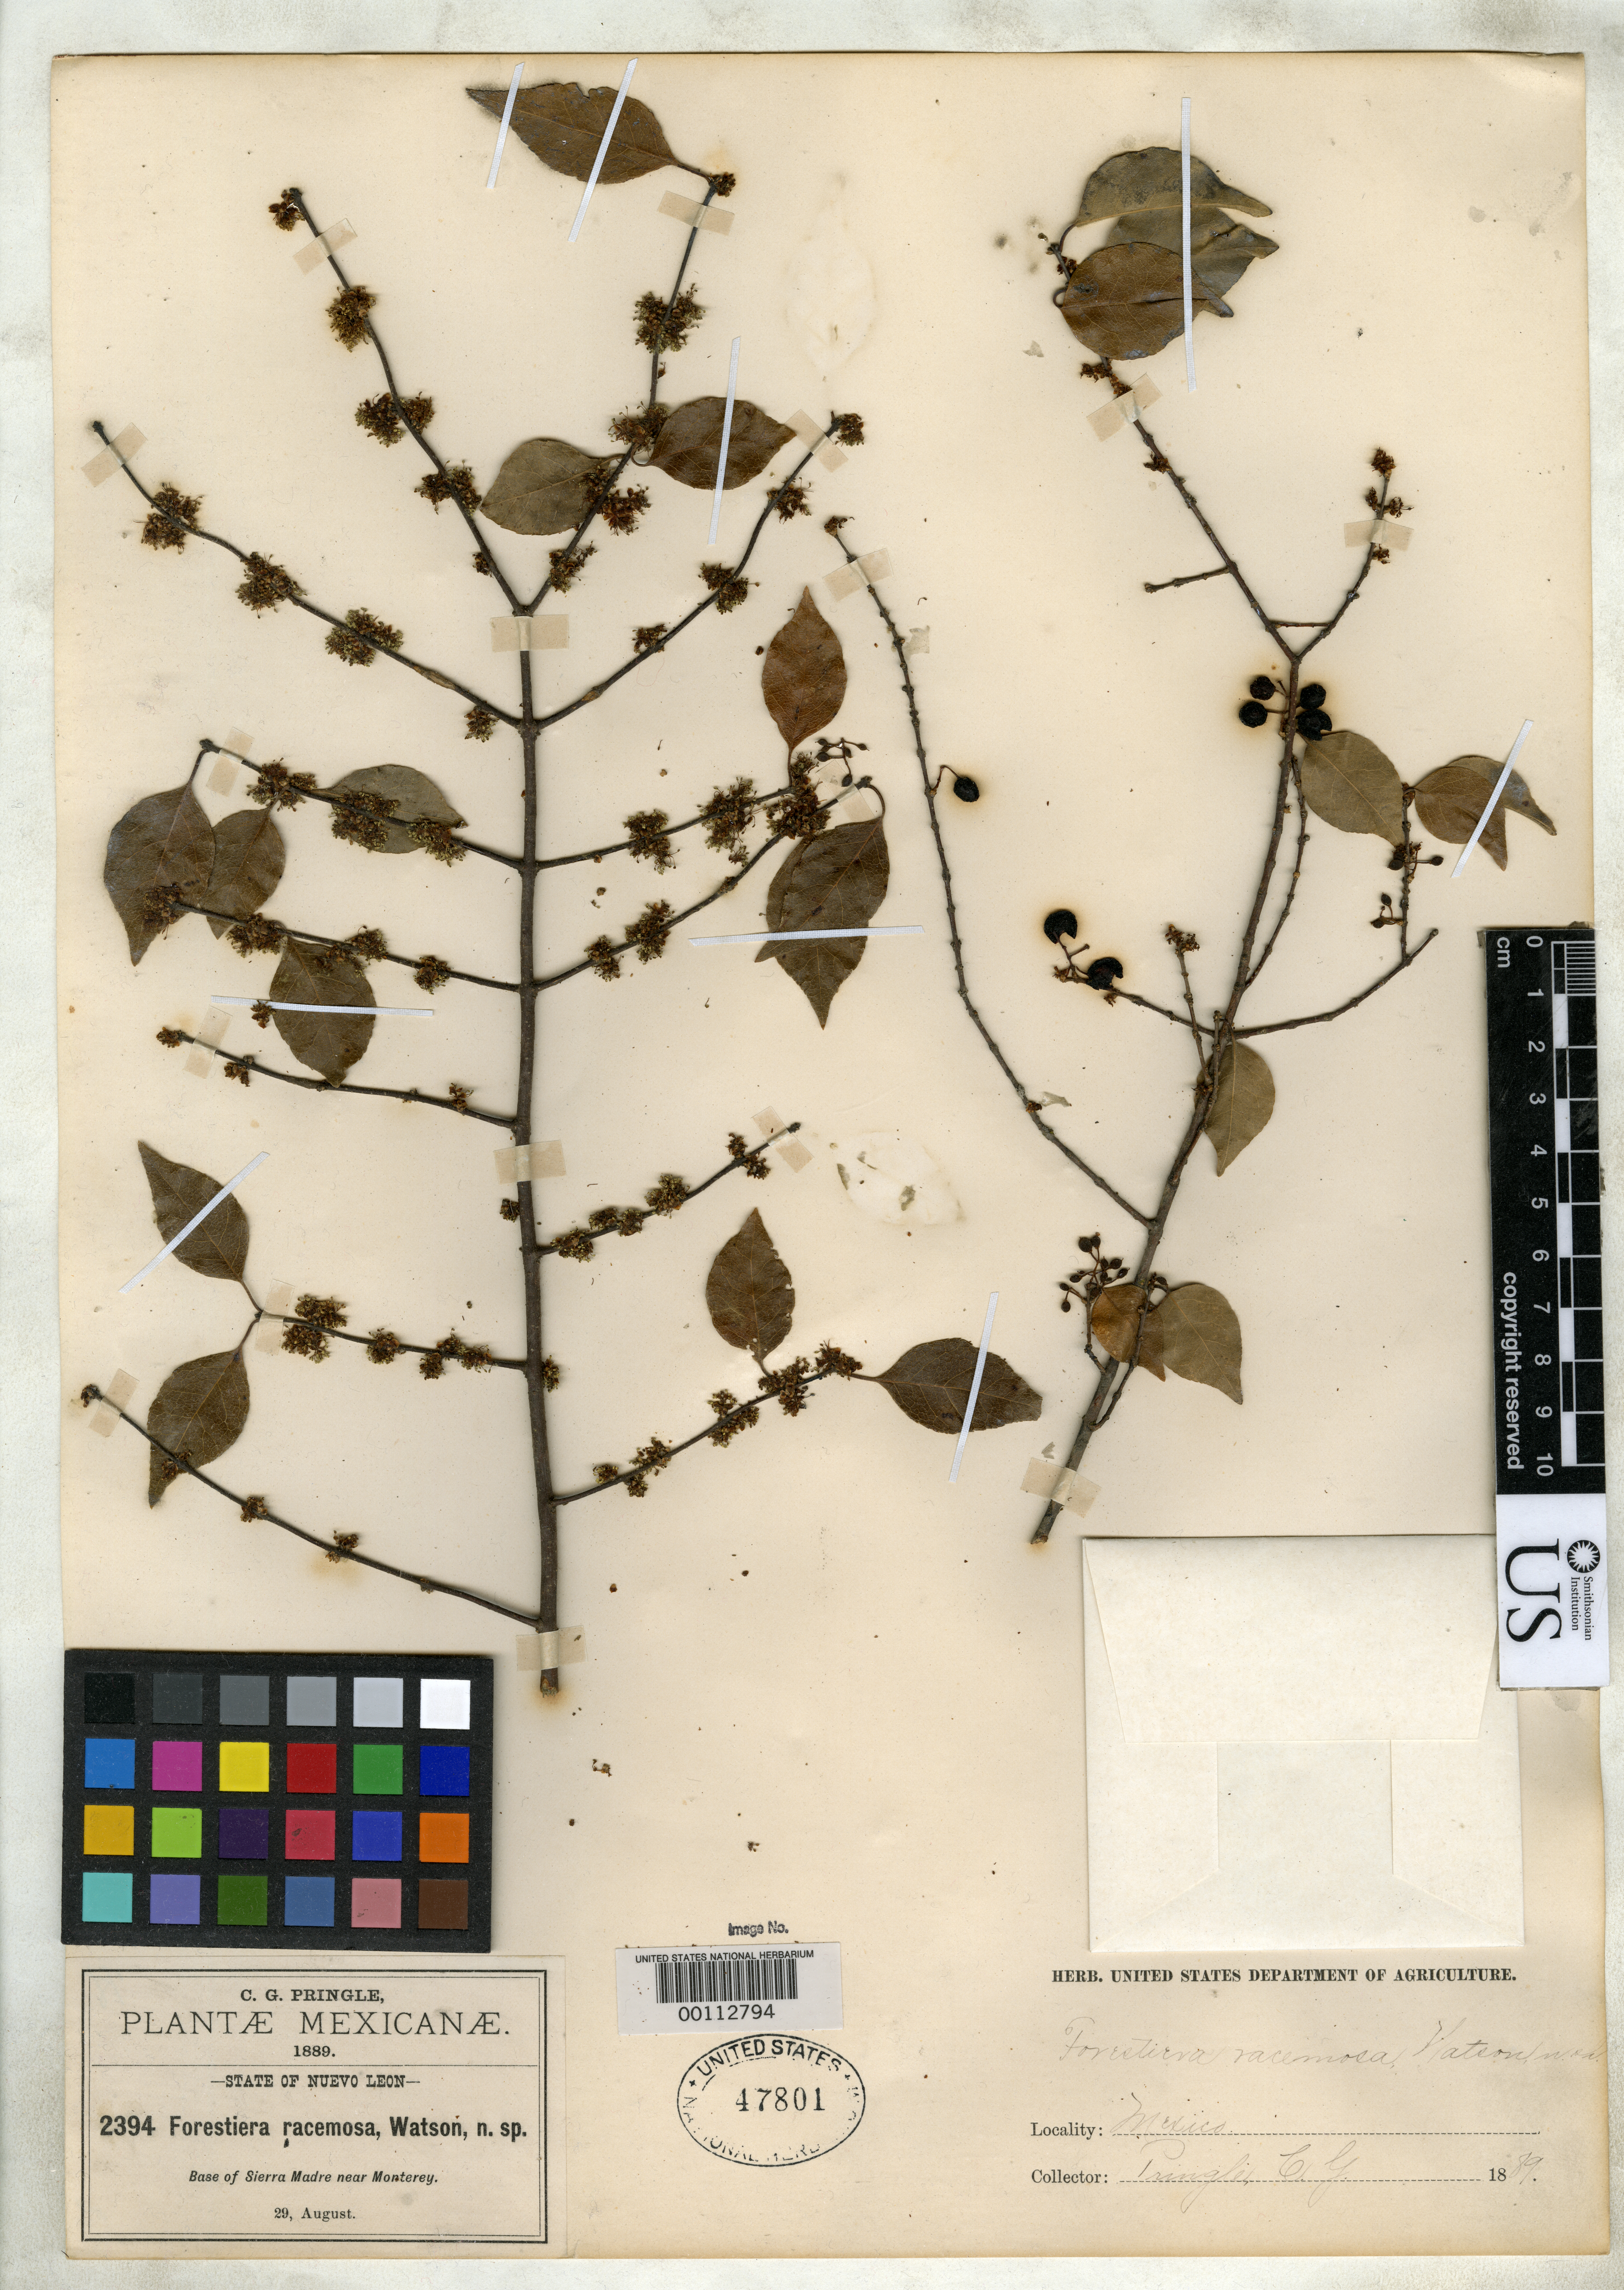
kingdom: Plantae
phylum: Tracheophyta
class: Magnoliopsida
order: Lamiales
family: Oleaceae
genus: Forestiera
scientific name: Forestiera racemosa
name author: S. Watson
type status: Type Collection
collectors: C. G. Pringle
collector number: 2394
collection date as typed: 29 Aug 1889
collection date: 1889-08-29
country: Mexico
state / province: Nuevo León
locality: Base of Sierra Madre near Monterey.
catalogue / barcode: US 47801